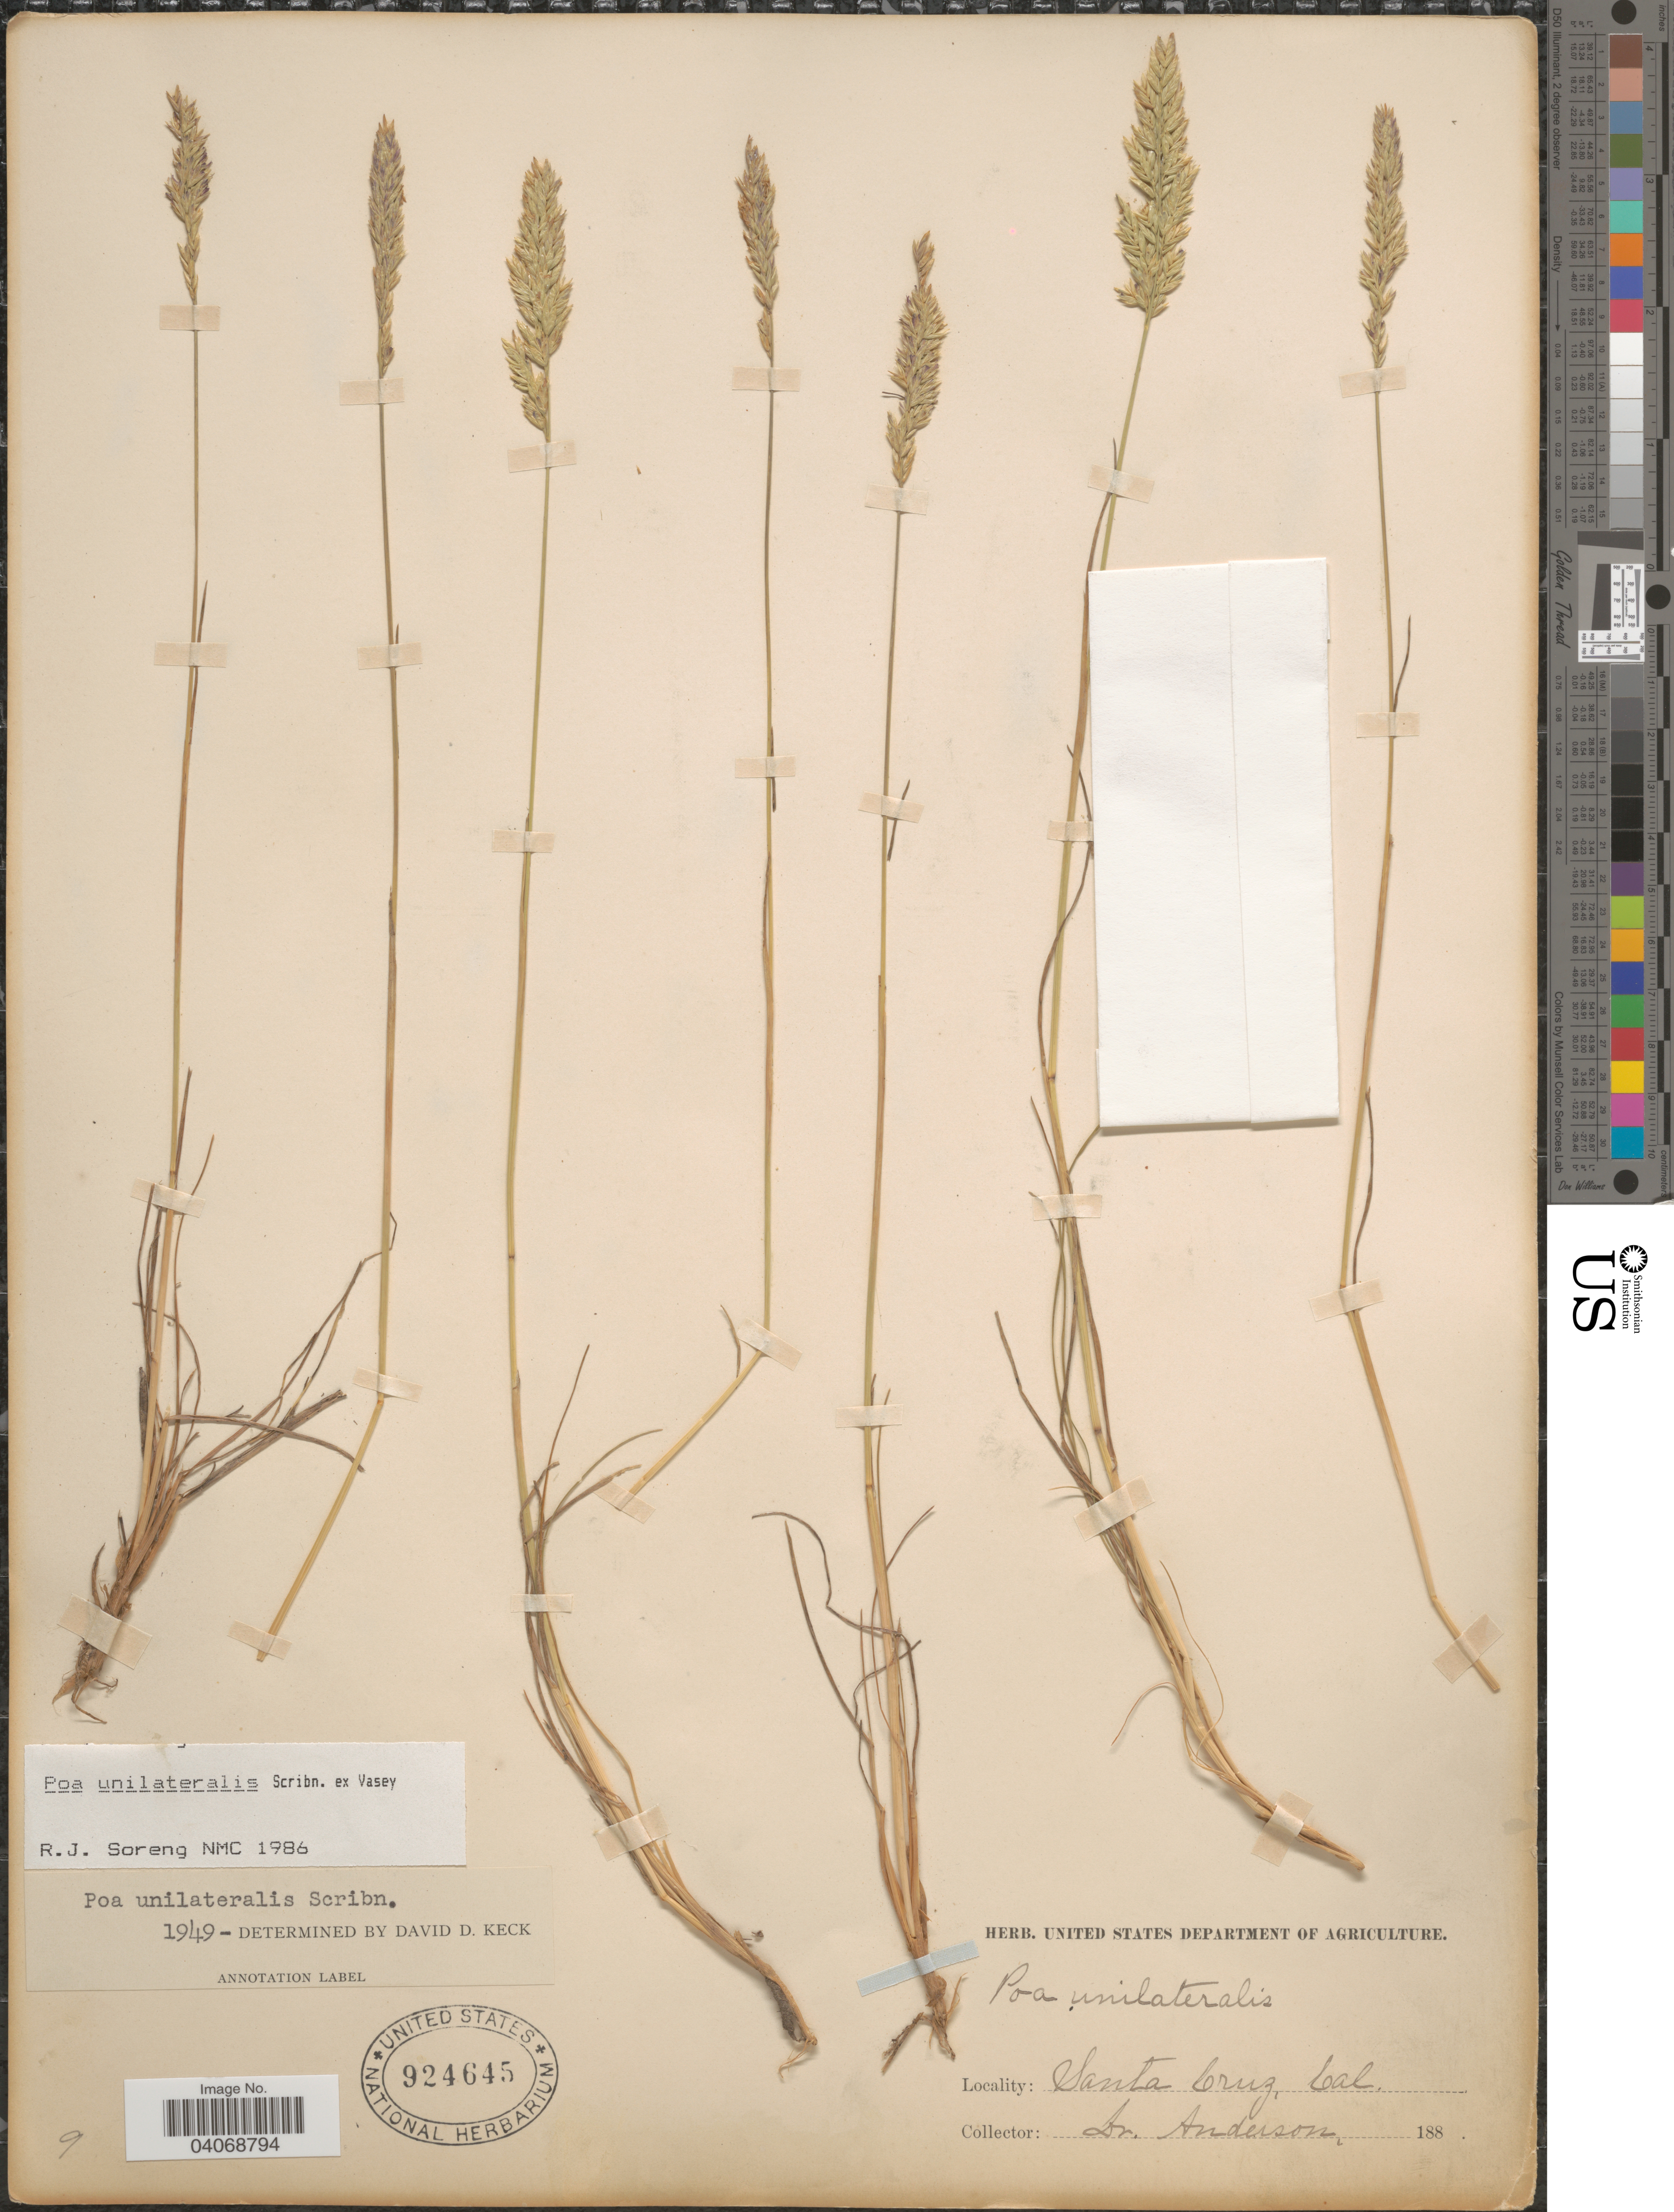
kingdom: Plantae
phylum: Tracheophyta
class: Liliopsida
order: Poales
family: Poaceae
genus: Poa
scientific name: Poa unilateralis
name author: Scribn. ex Vasey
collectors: -- Anderson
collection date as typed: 188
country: United States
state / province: California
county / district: Santa Cruz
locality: Santa Cruz.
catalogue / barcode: US 924645